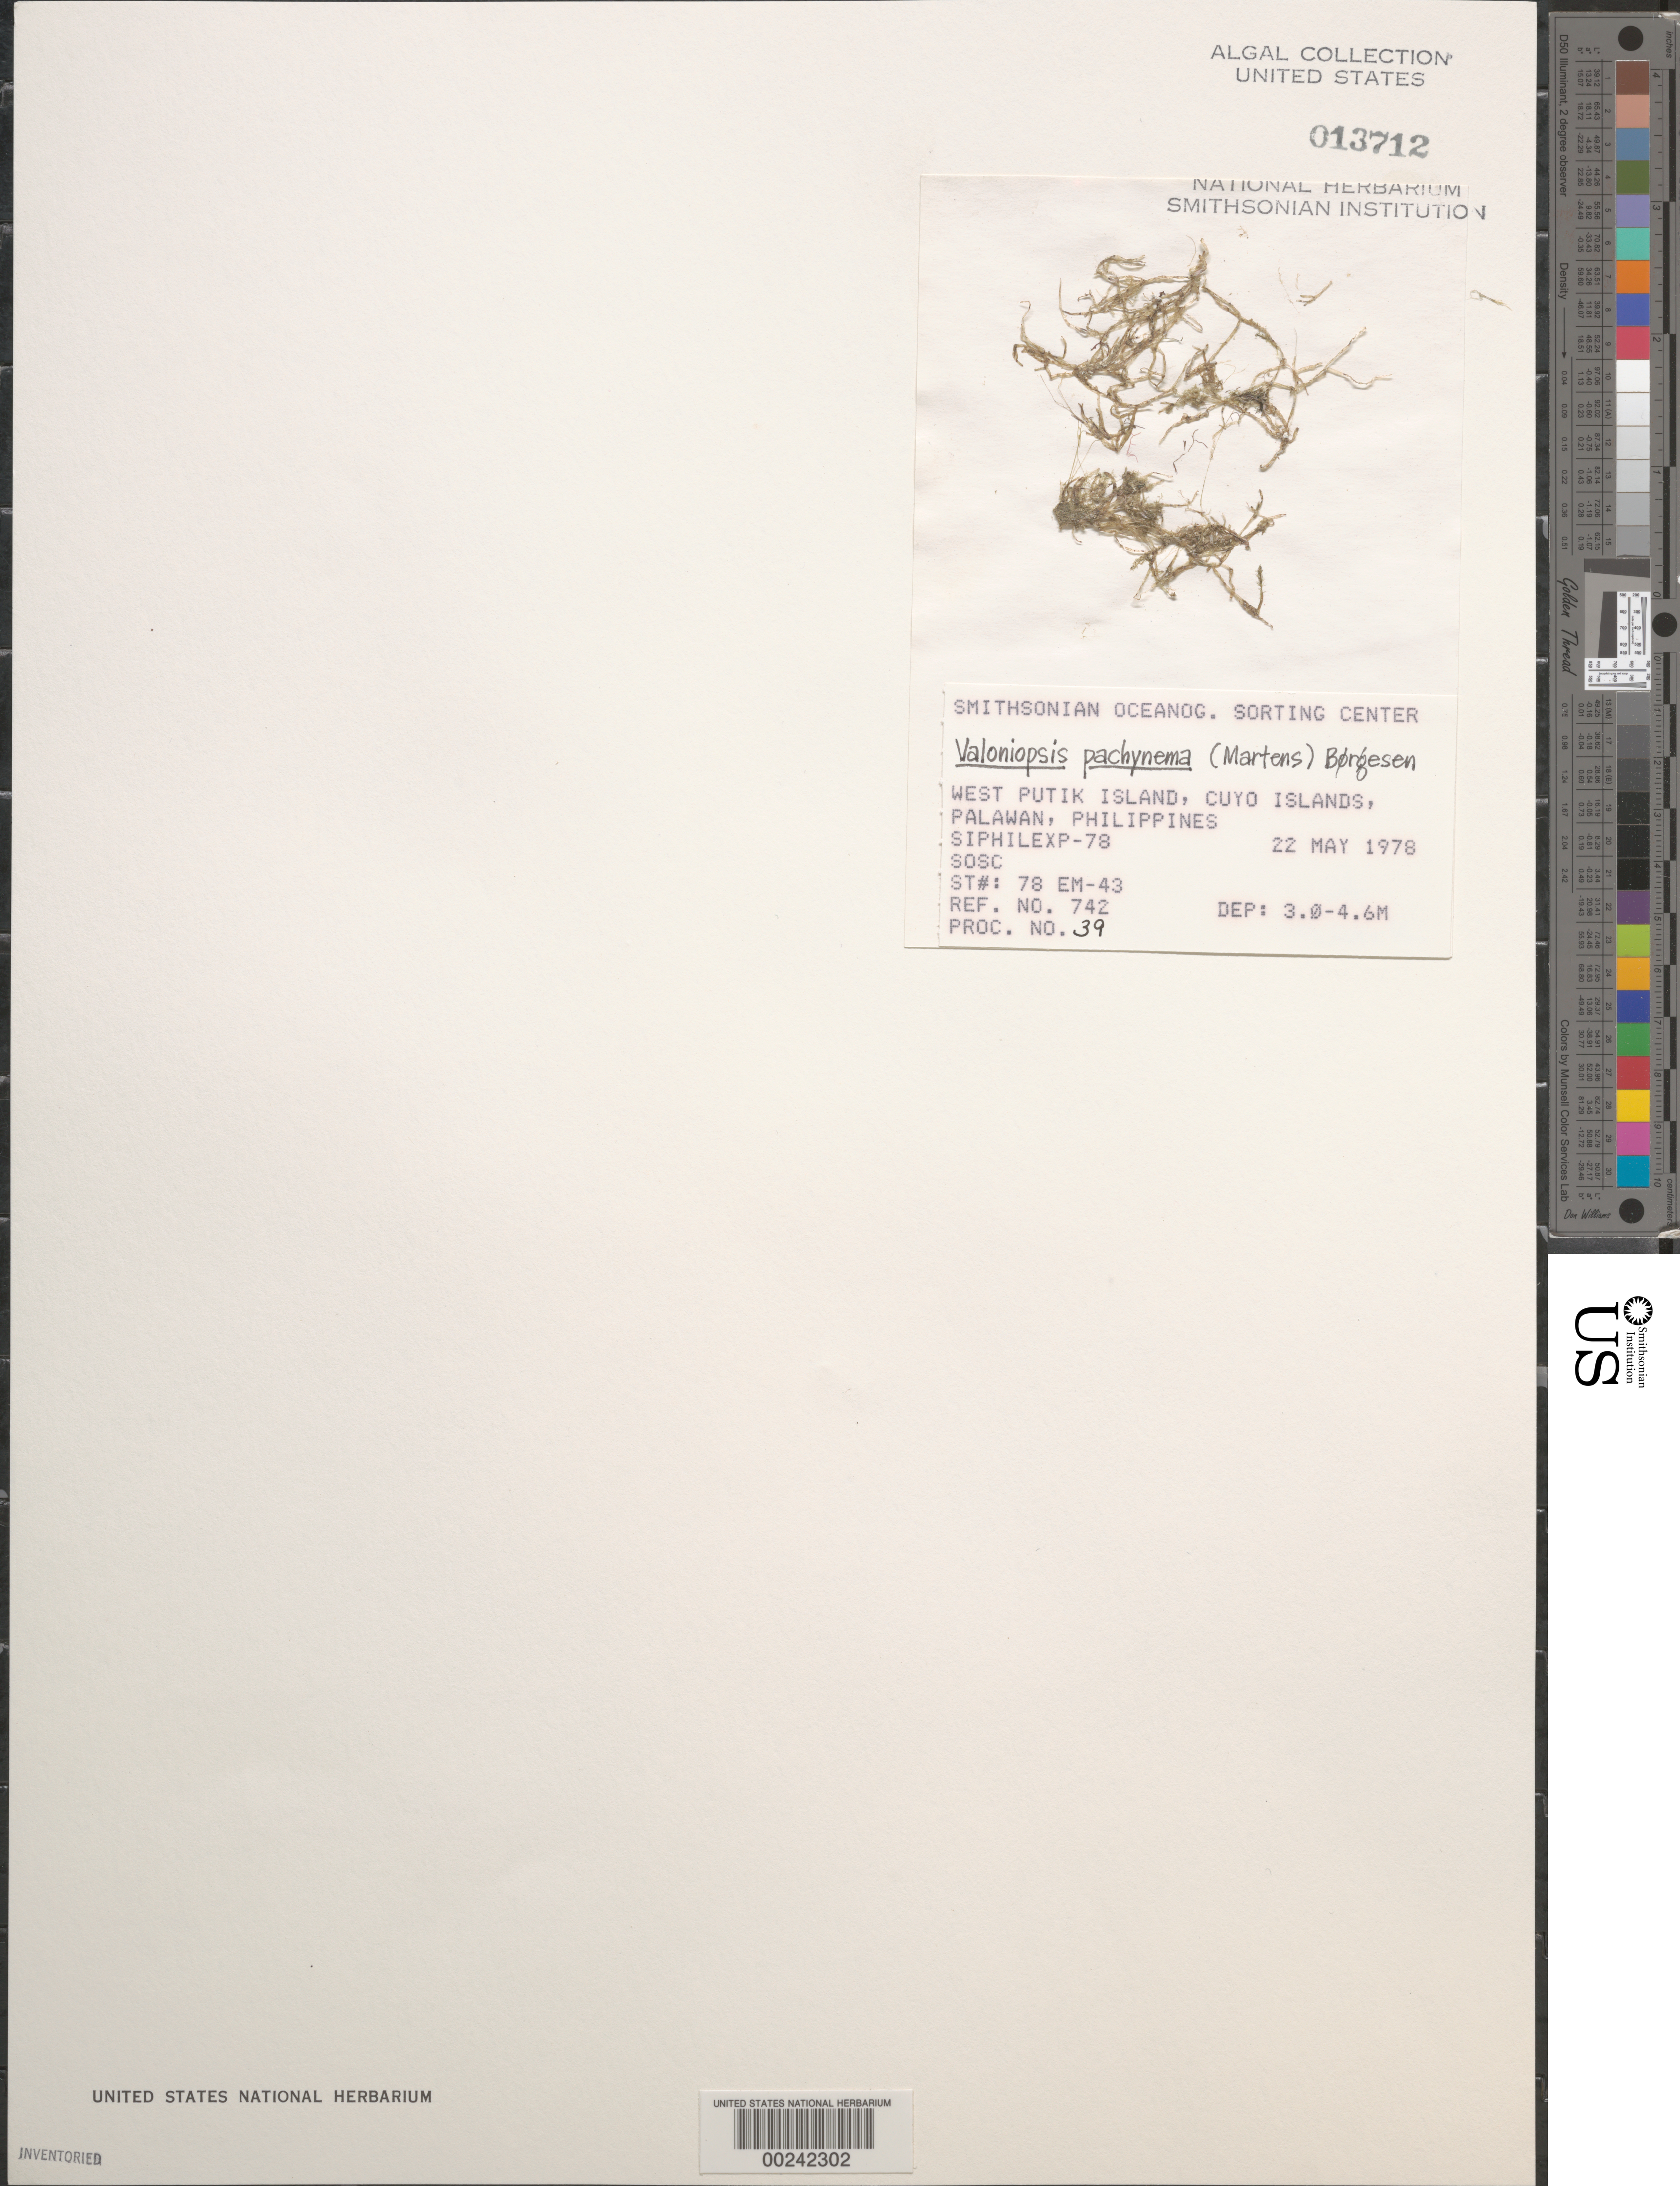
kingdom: Plantae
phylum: Chlorophyta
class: Ulvophyceae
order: Siphonocladales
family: Valoniaceae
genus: Valoniopsis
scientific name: Valoniopsis pachynema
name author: (G. Martens) Børgesen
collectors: SOSC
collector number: Station 78 Em-43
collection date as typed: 22 May 1978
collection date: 1978-05-22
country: Philippines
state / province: Mimaropa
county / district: Palawan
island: West Putik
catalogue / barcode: US 13712